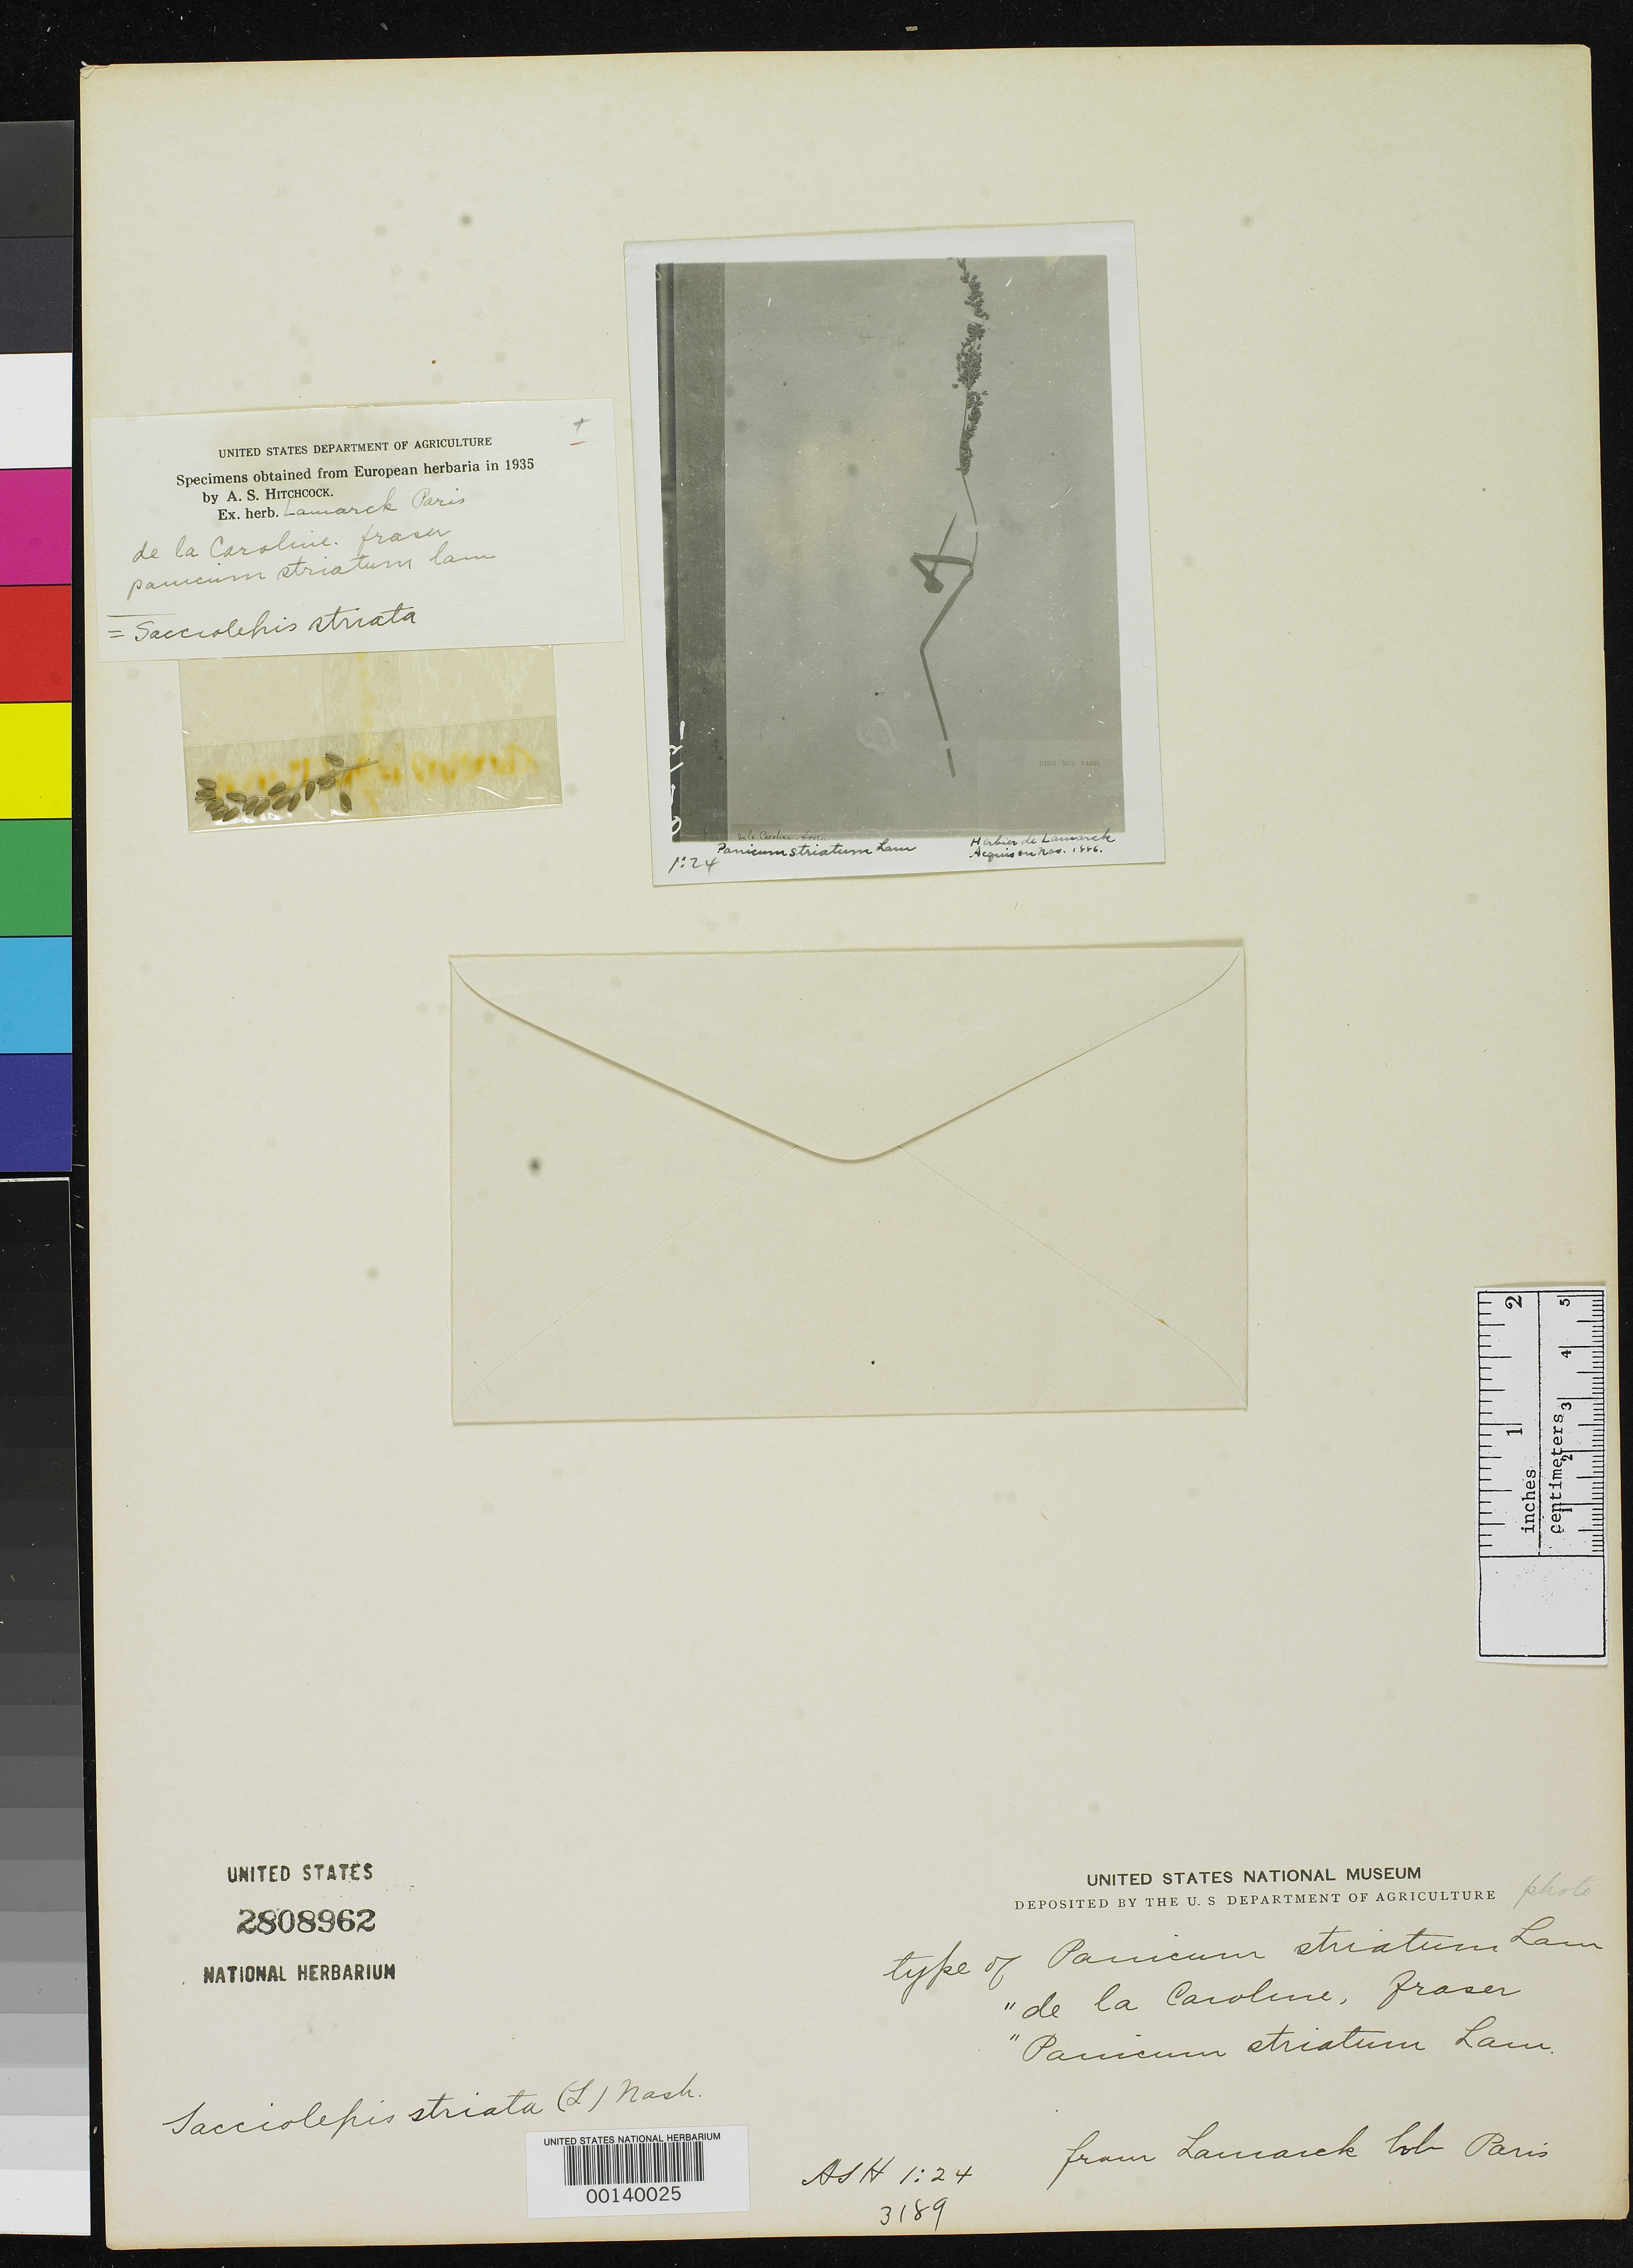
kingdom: Plantae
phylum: Tracheophyta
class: Liliopsida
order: Poales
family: Poaceae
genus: Panicum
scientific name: Panicum striatum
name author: Lam.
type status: Type Fragment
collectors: J. Fraser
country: United States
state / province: North Carolina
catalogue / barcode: US 2808962